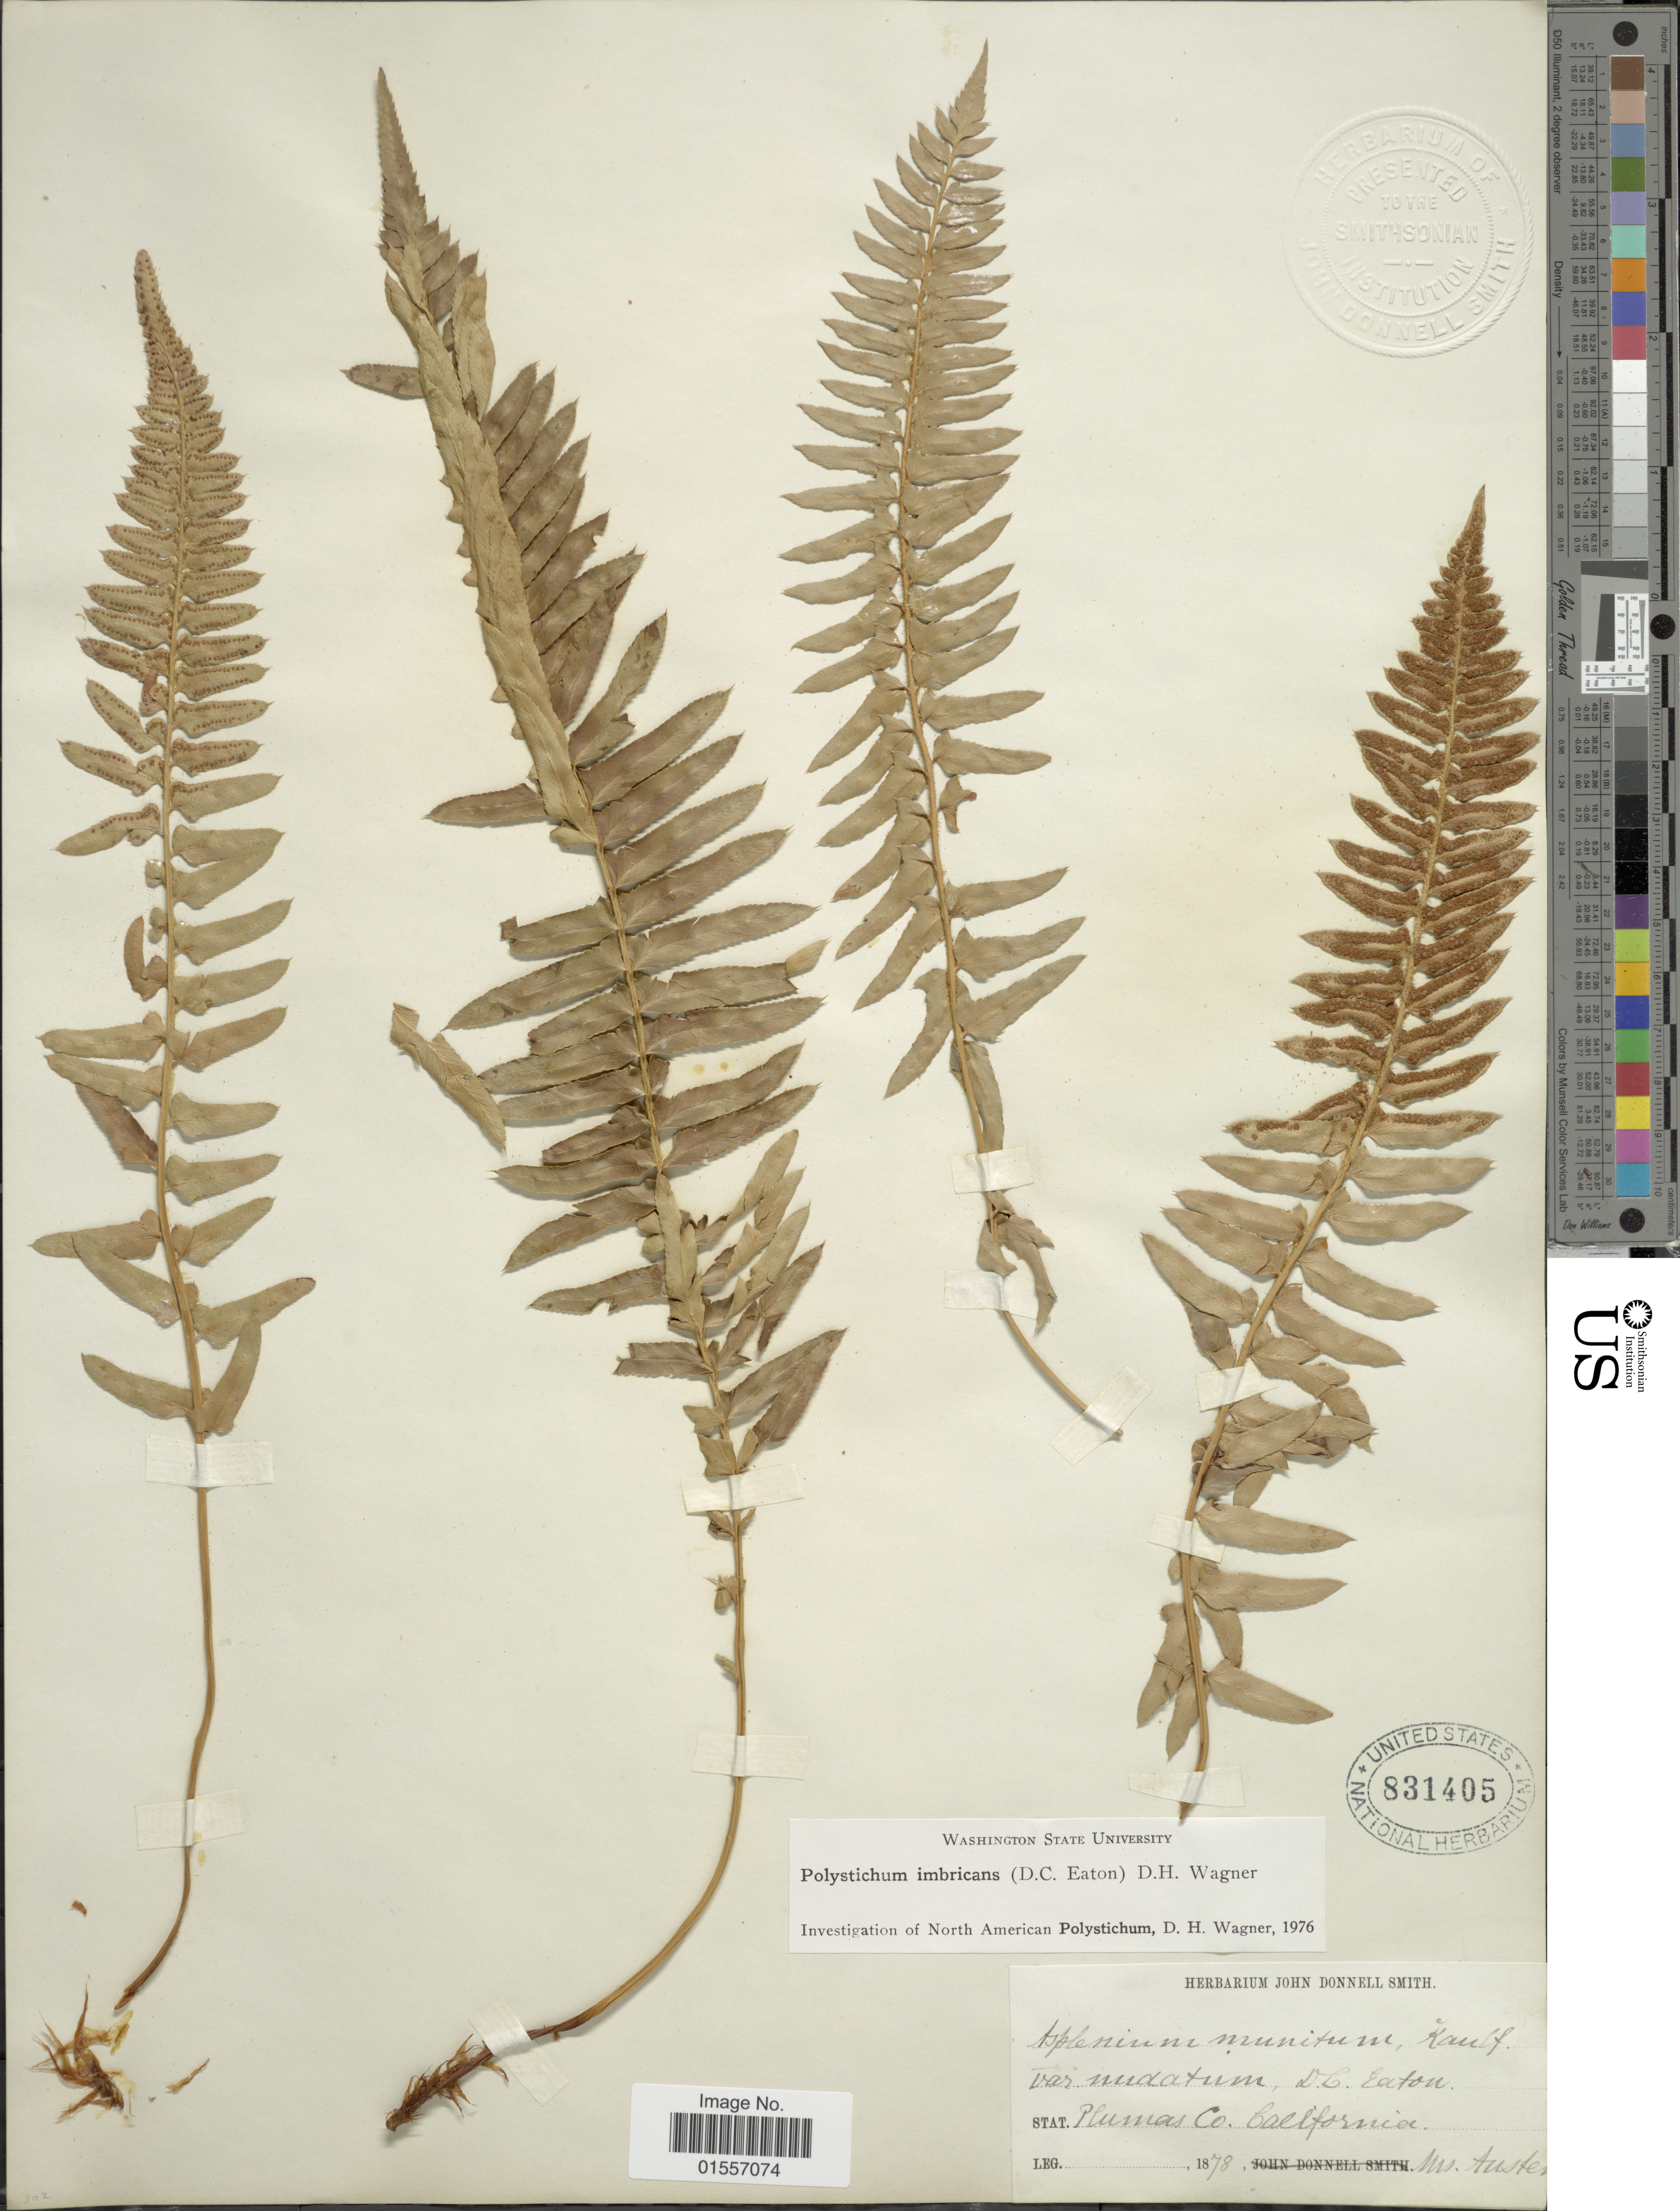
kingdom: Plantae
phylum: Tracheophyta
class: Polypodiopsida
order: Polypodiales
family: Dryopteridaceae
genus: Polystichum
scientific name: Polystichum imbricans subsp. imbricans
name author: (D.C. Eaton) D.H. Wagner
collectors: Austin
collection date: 1878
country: United States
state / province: California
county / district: Plumas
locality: Plumas Co.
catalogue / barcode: US 831405